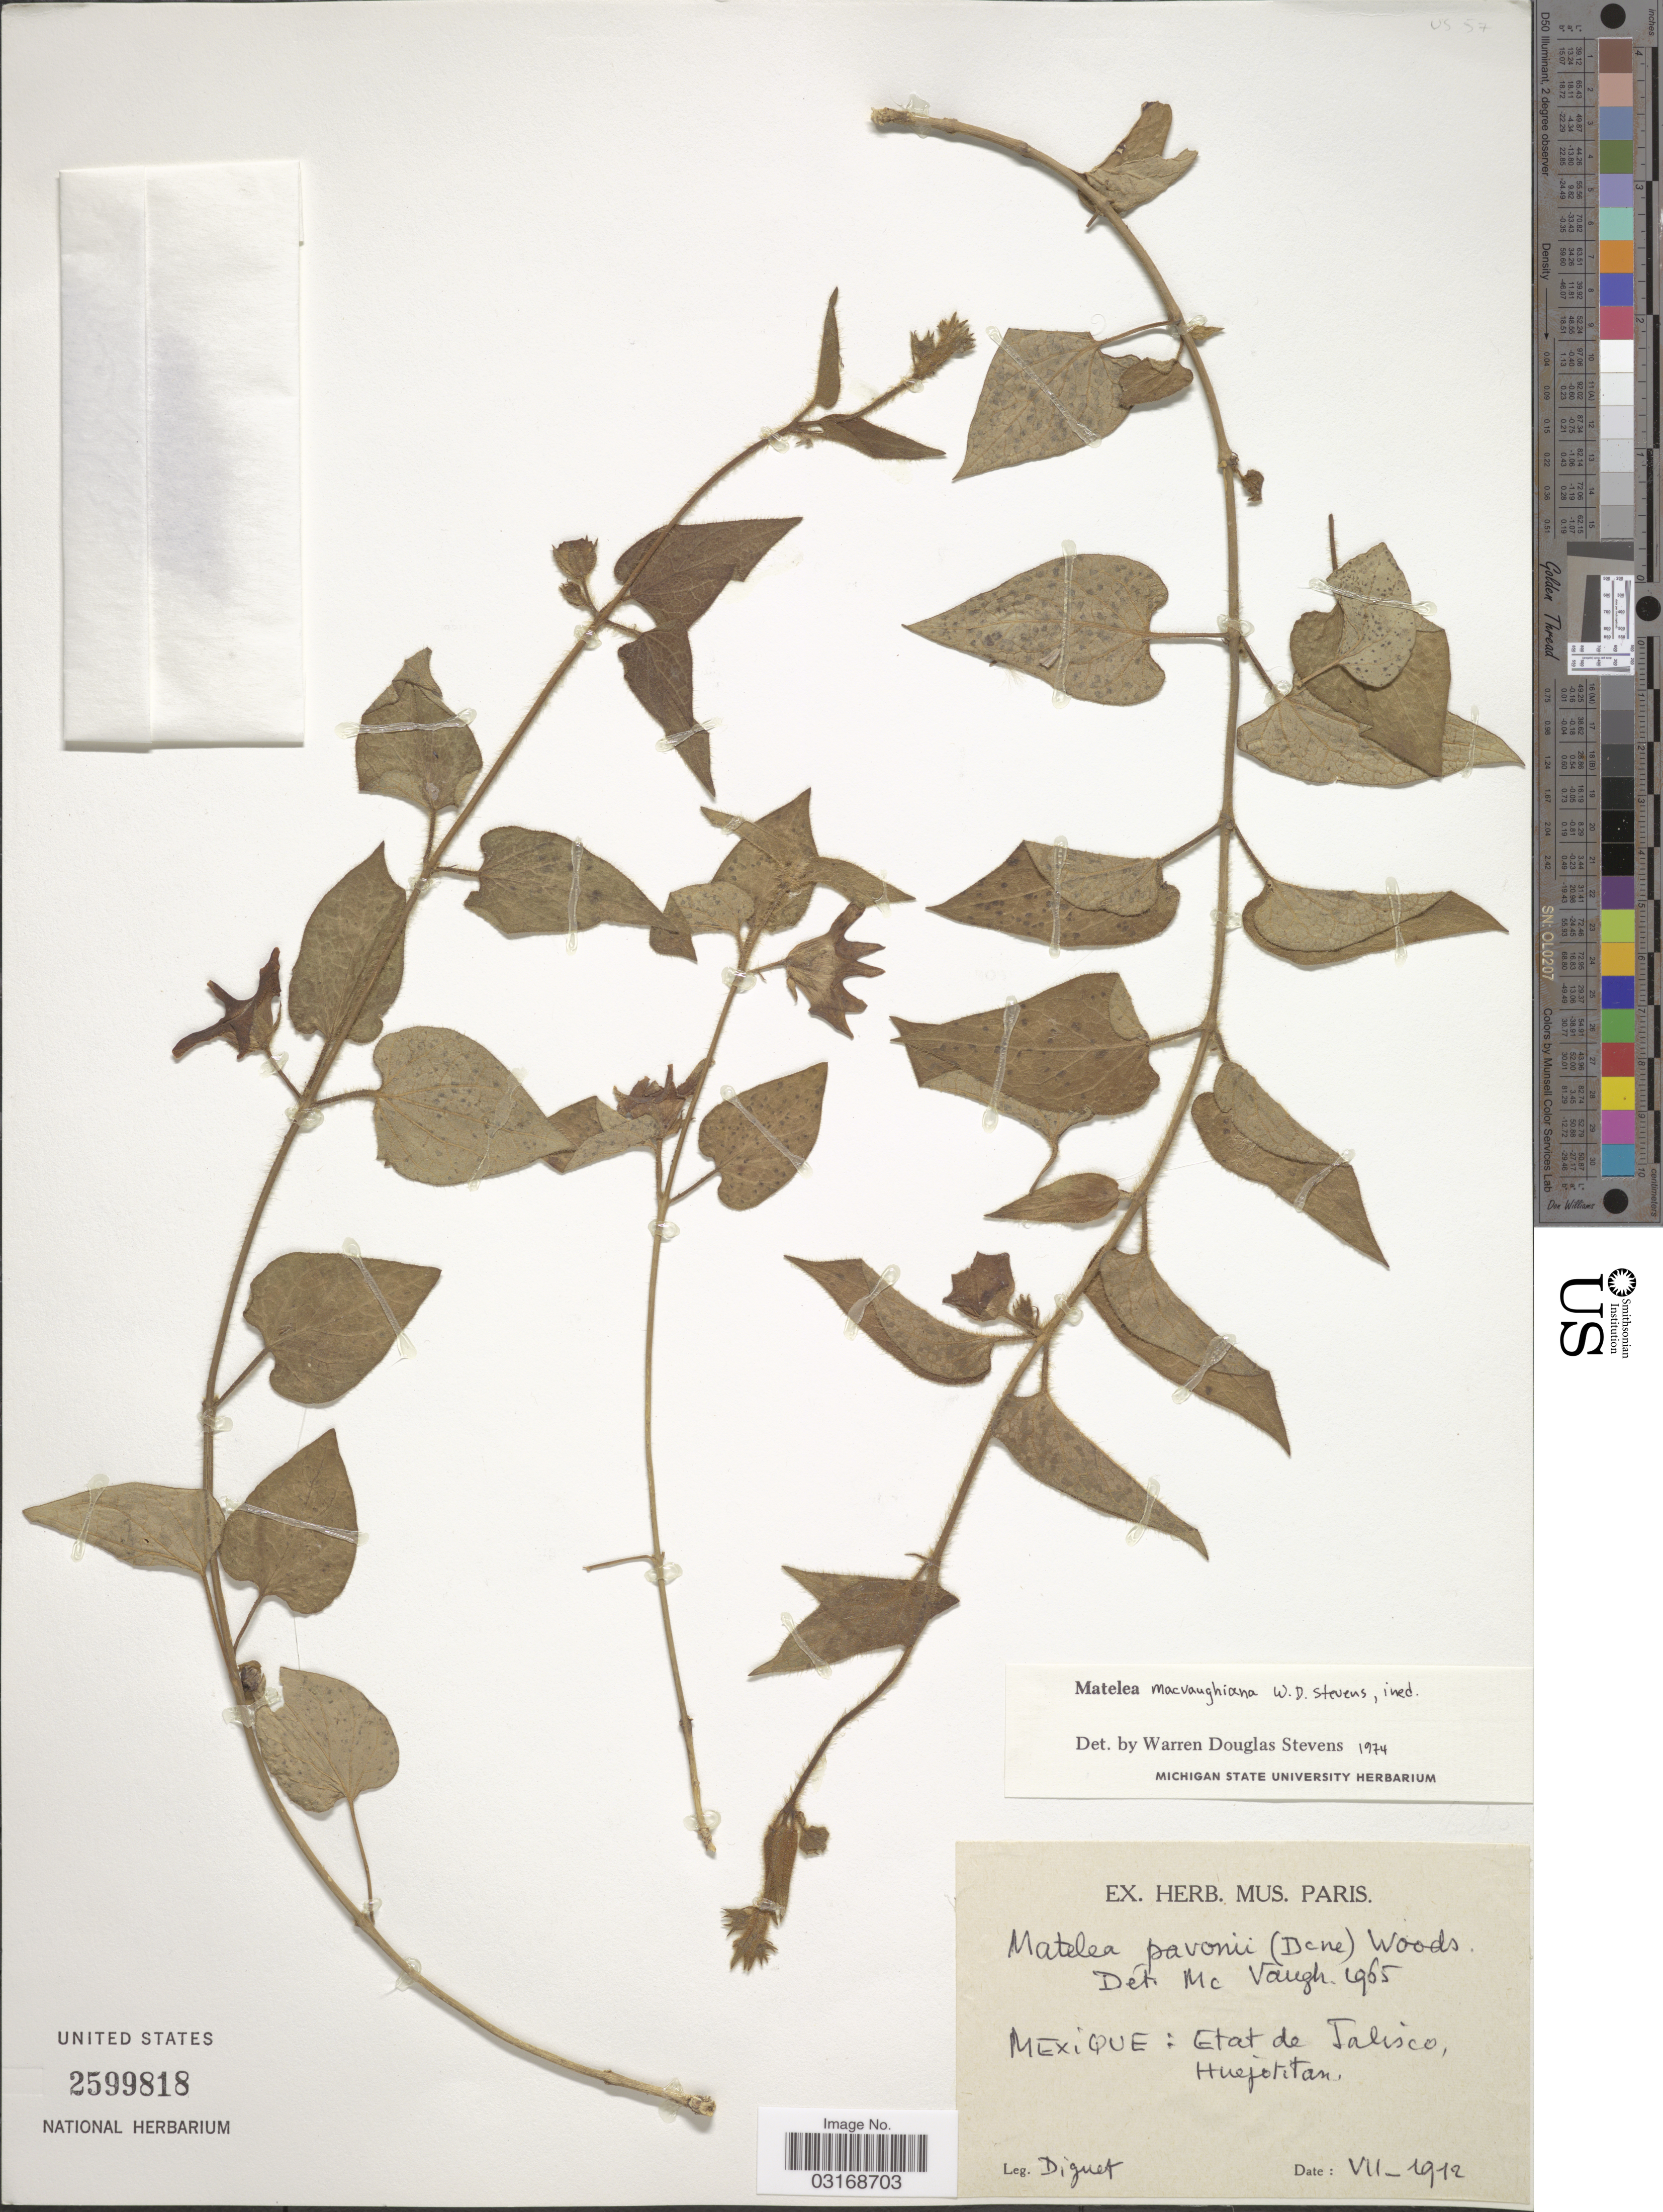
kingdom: Plantae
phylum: Tracheophyta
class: Magnoliopsida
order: Gentianales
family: Apocynaceae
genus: Matelea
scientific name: Matelea macvaughiana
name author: W.D. Stevens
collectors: L. Diguet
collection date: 1912-07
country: Mexico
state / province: Jalisco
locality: Etat de Jalisco, Huejotitan.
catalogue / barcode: US 2599818